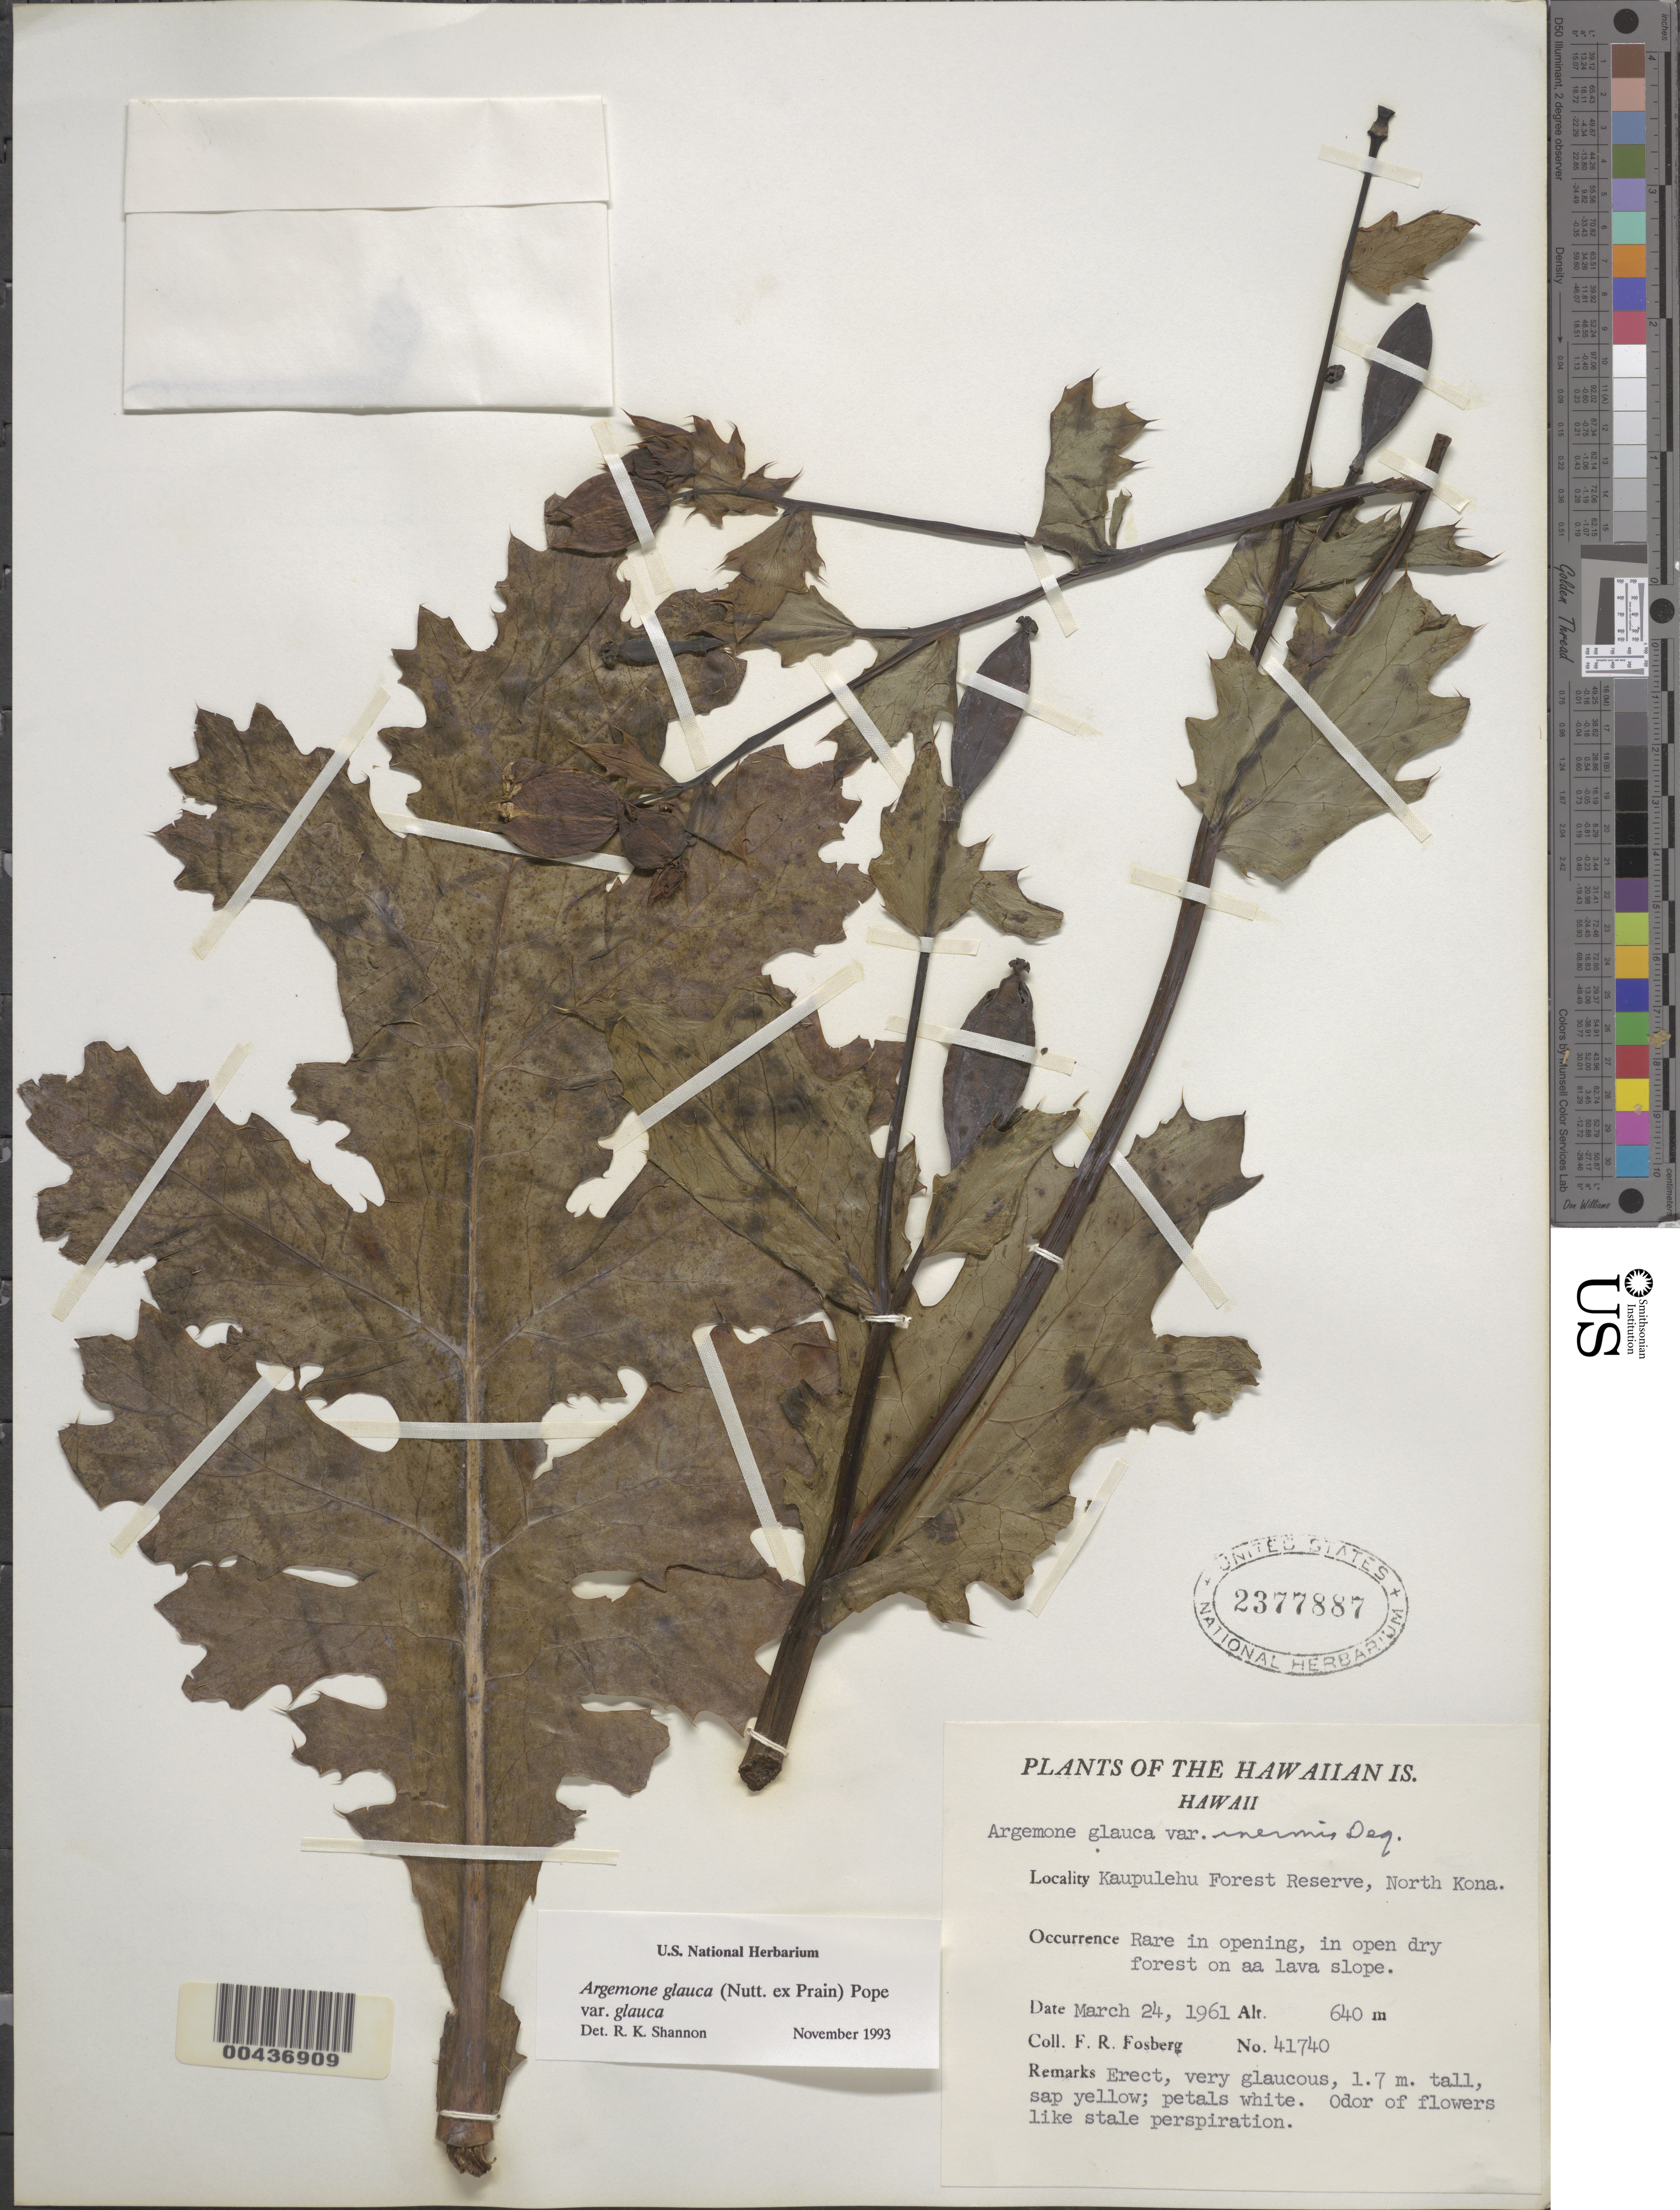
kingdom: Plantae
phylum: Tracheophyta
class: Magnoliopsida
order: Ranunculales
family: Papaveraceae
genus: Argemone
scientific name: Argemone glauca var. glauca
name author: (Nutt. ex Prain) Pope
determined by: Shannon, R. K., (UNITED STATES)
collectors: F. R. Fosberg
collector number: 41740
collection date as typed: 24 Mar 1961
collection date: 1961-03-24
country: United States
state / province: Hawaii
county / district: Hawaii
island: Hawaii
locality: Kaupulehu Forest Reserve, N Kona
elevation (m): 640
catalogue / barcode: US 2377887